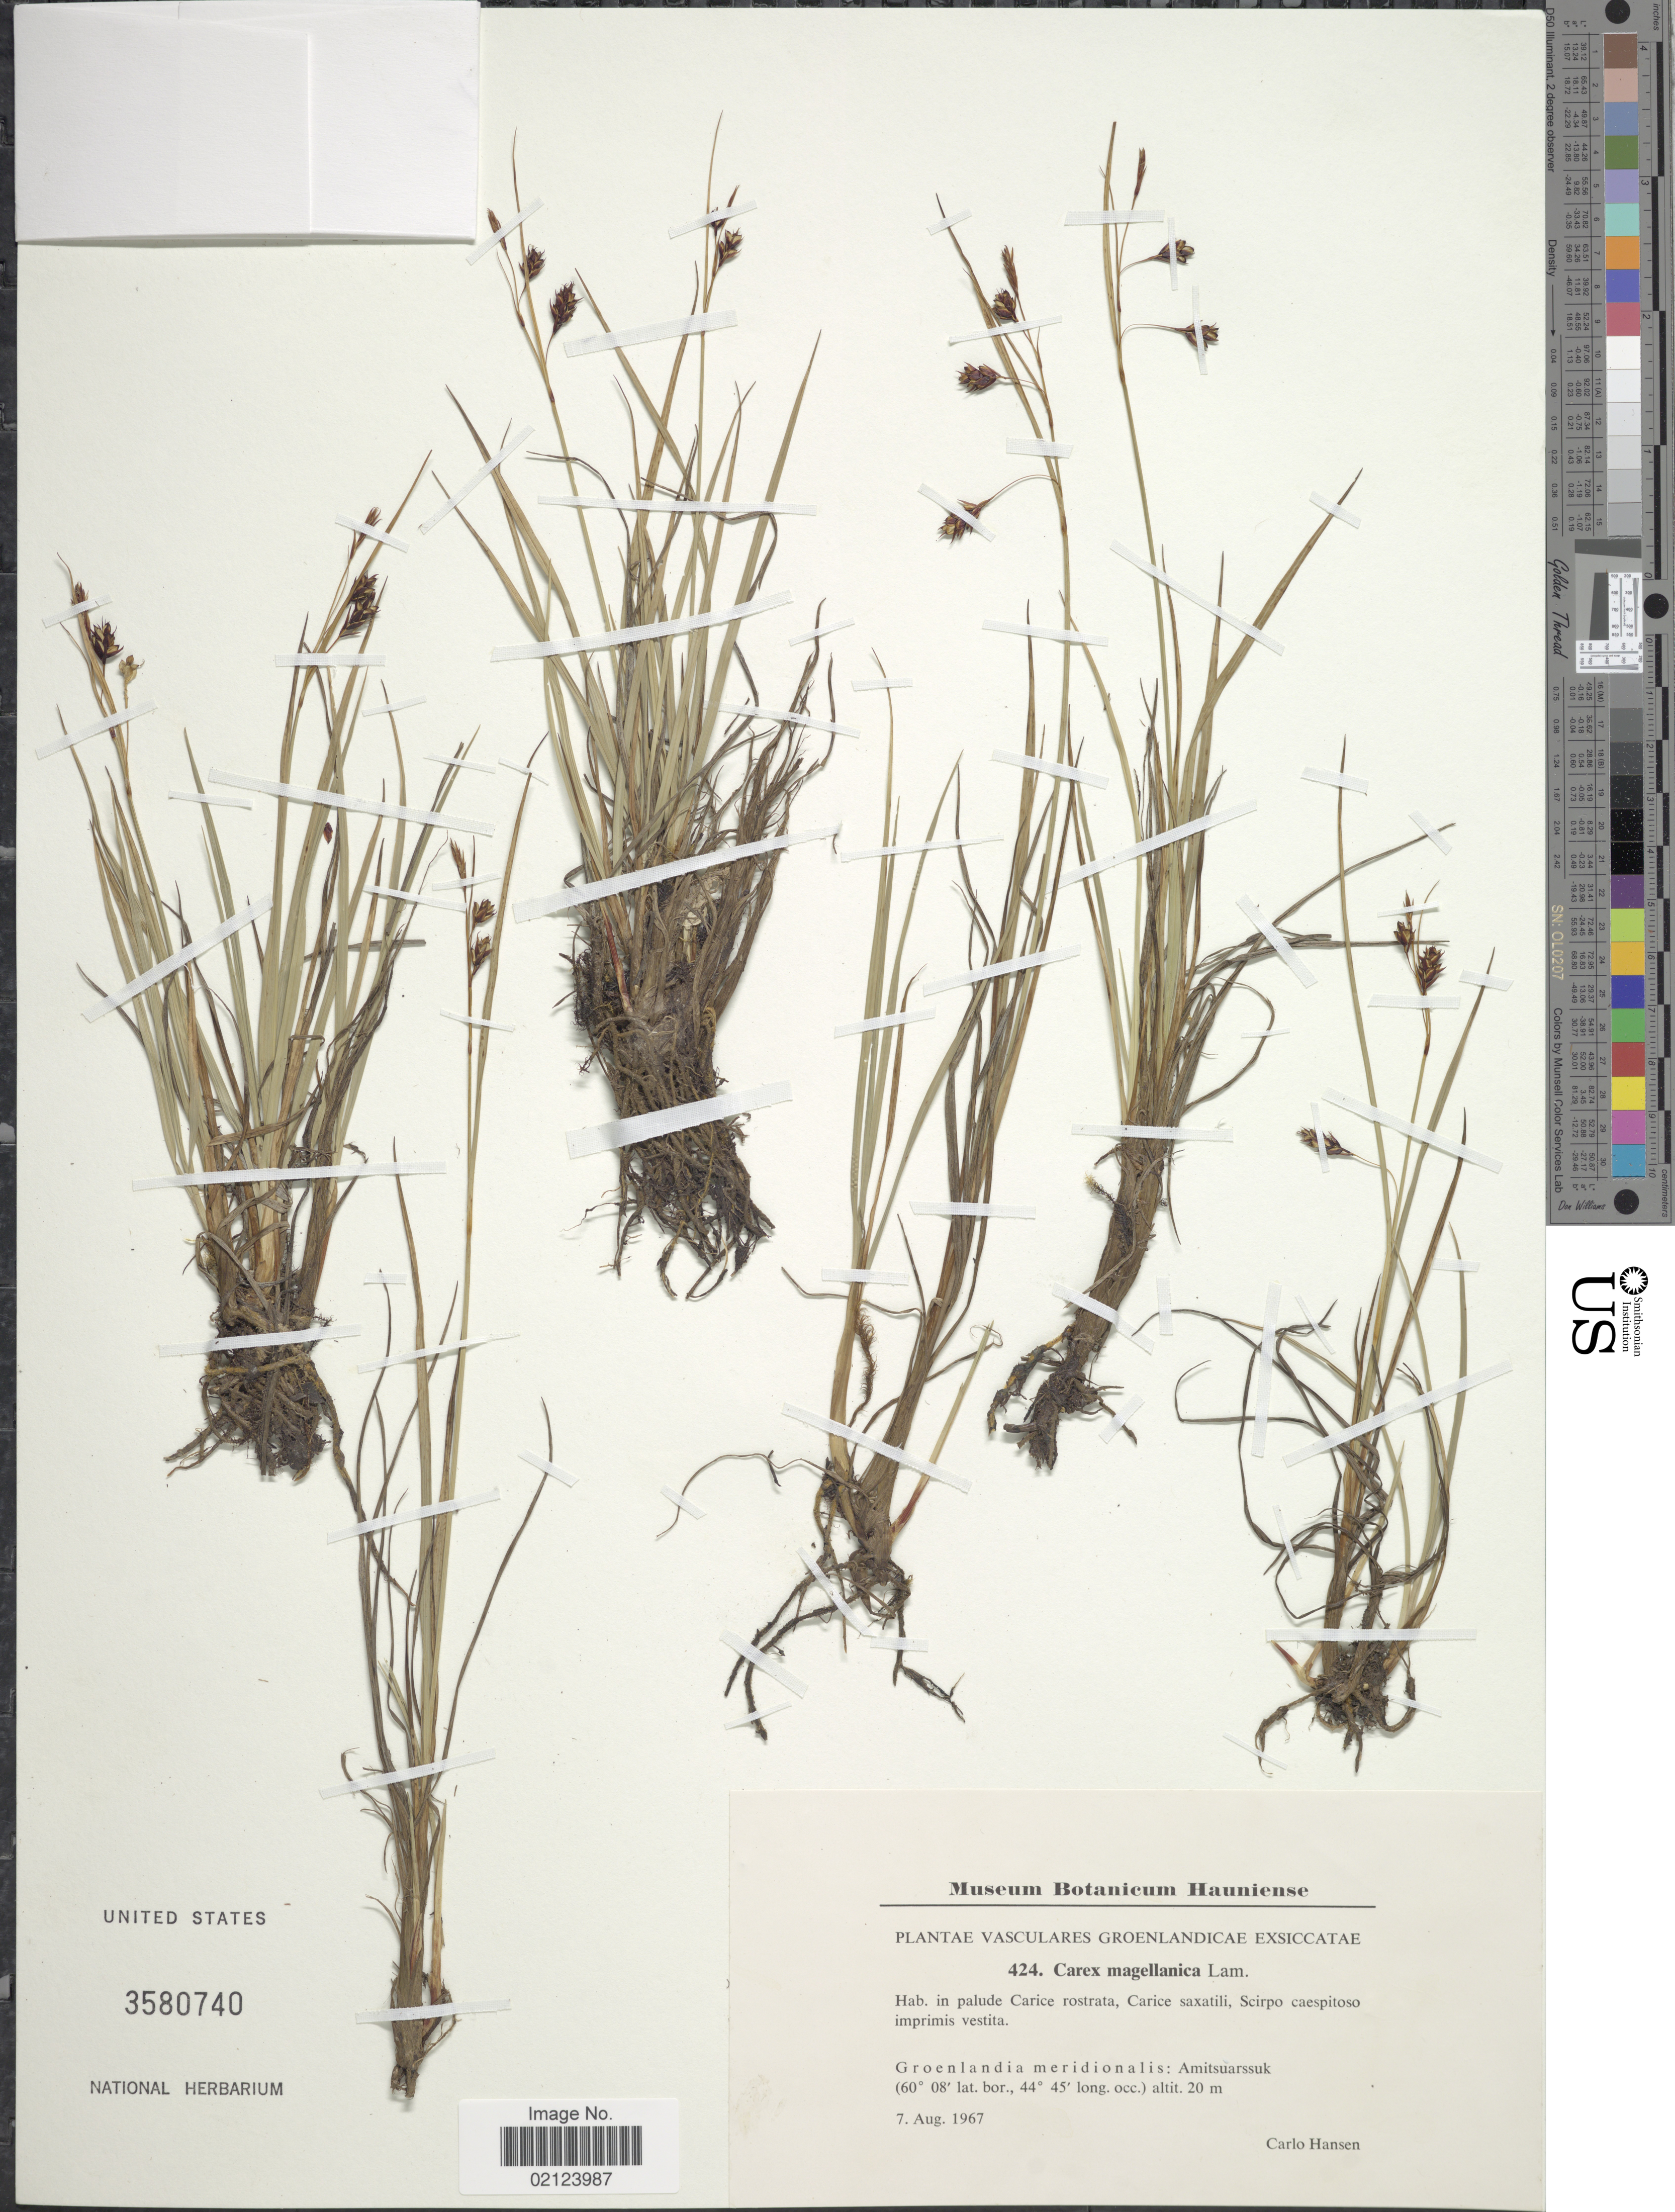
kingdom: Plantae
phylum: Tracheophyta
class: Liliopsida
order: Poales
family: Cyperaceae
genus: Carex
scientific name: Carex magellanica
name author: Lam.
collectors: C. Hansen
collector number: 424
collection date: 1967-08-07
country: Greenland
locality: Vasculares Groenlandicae. Groenlandia meridionalis: Amitsuarssuk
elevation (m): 20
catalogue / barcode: US 3580740